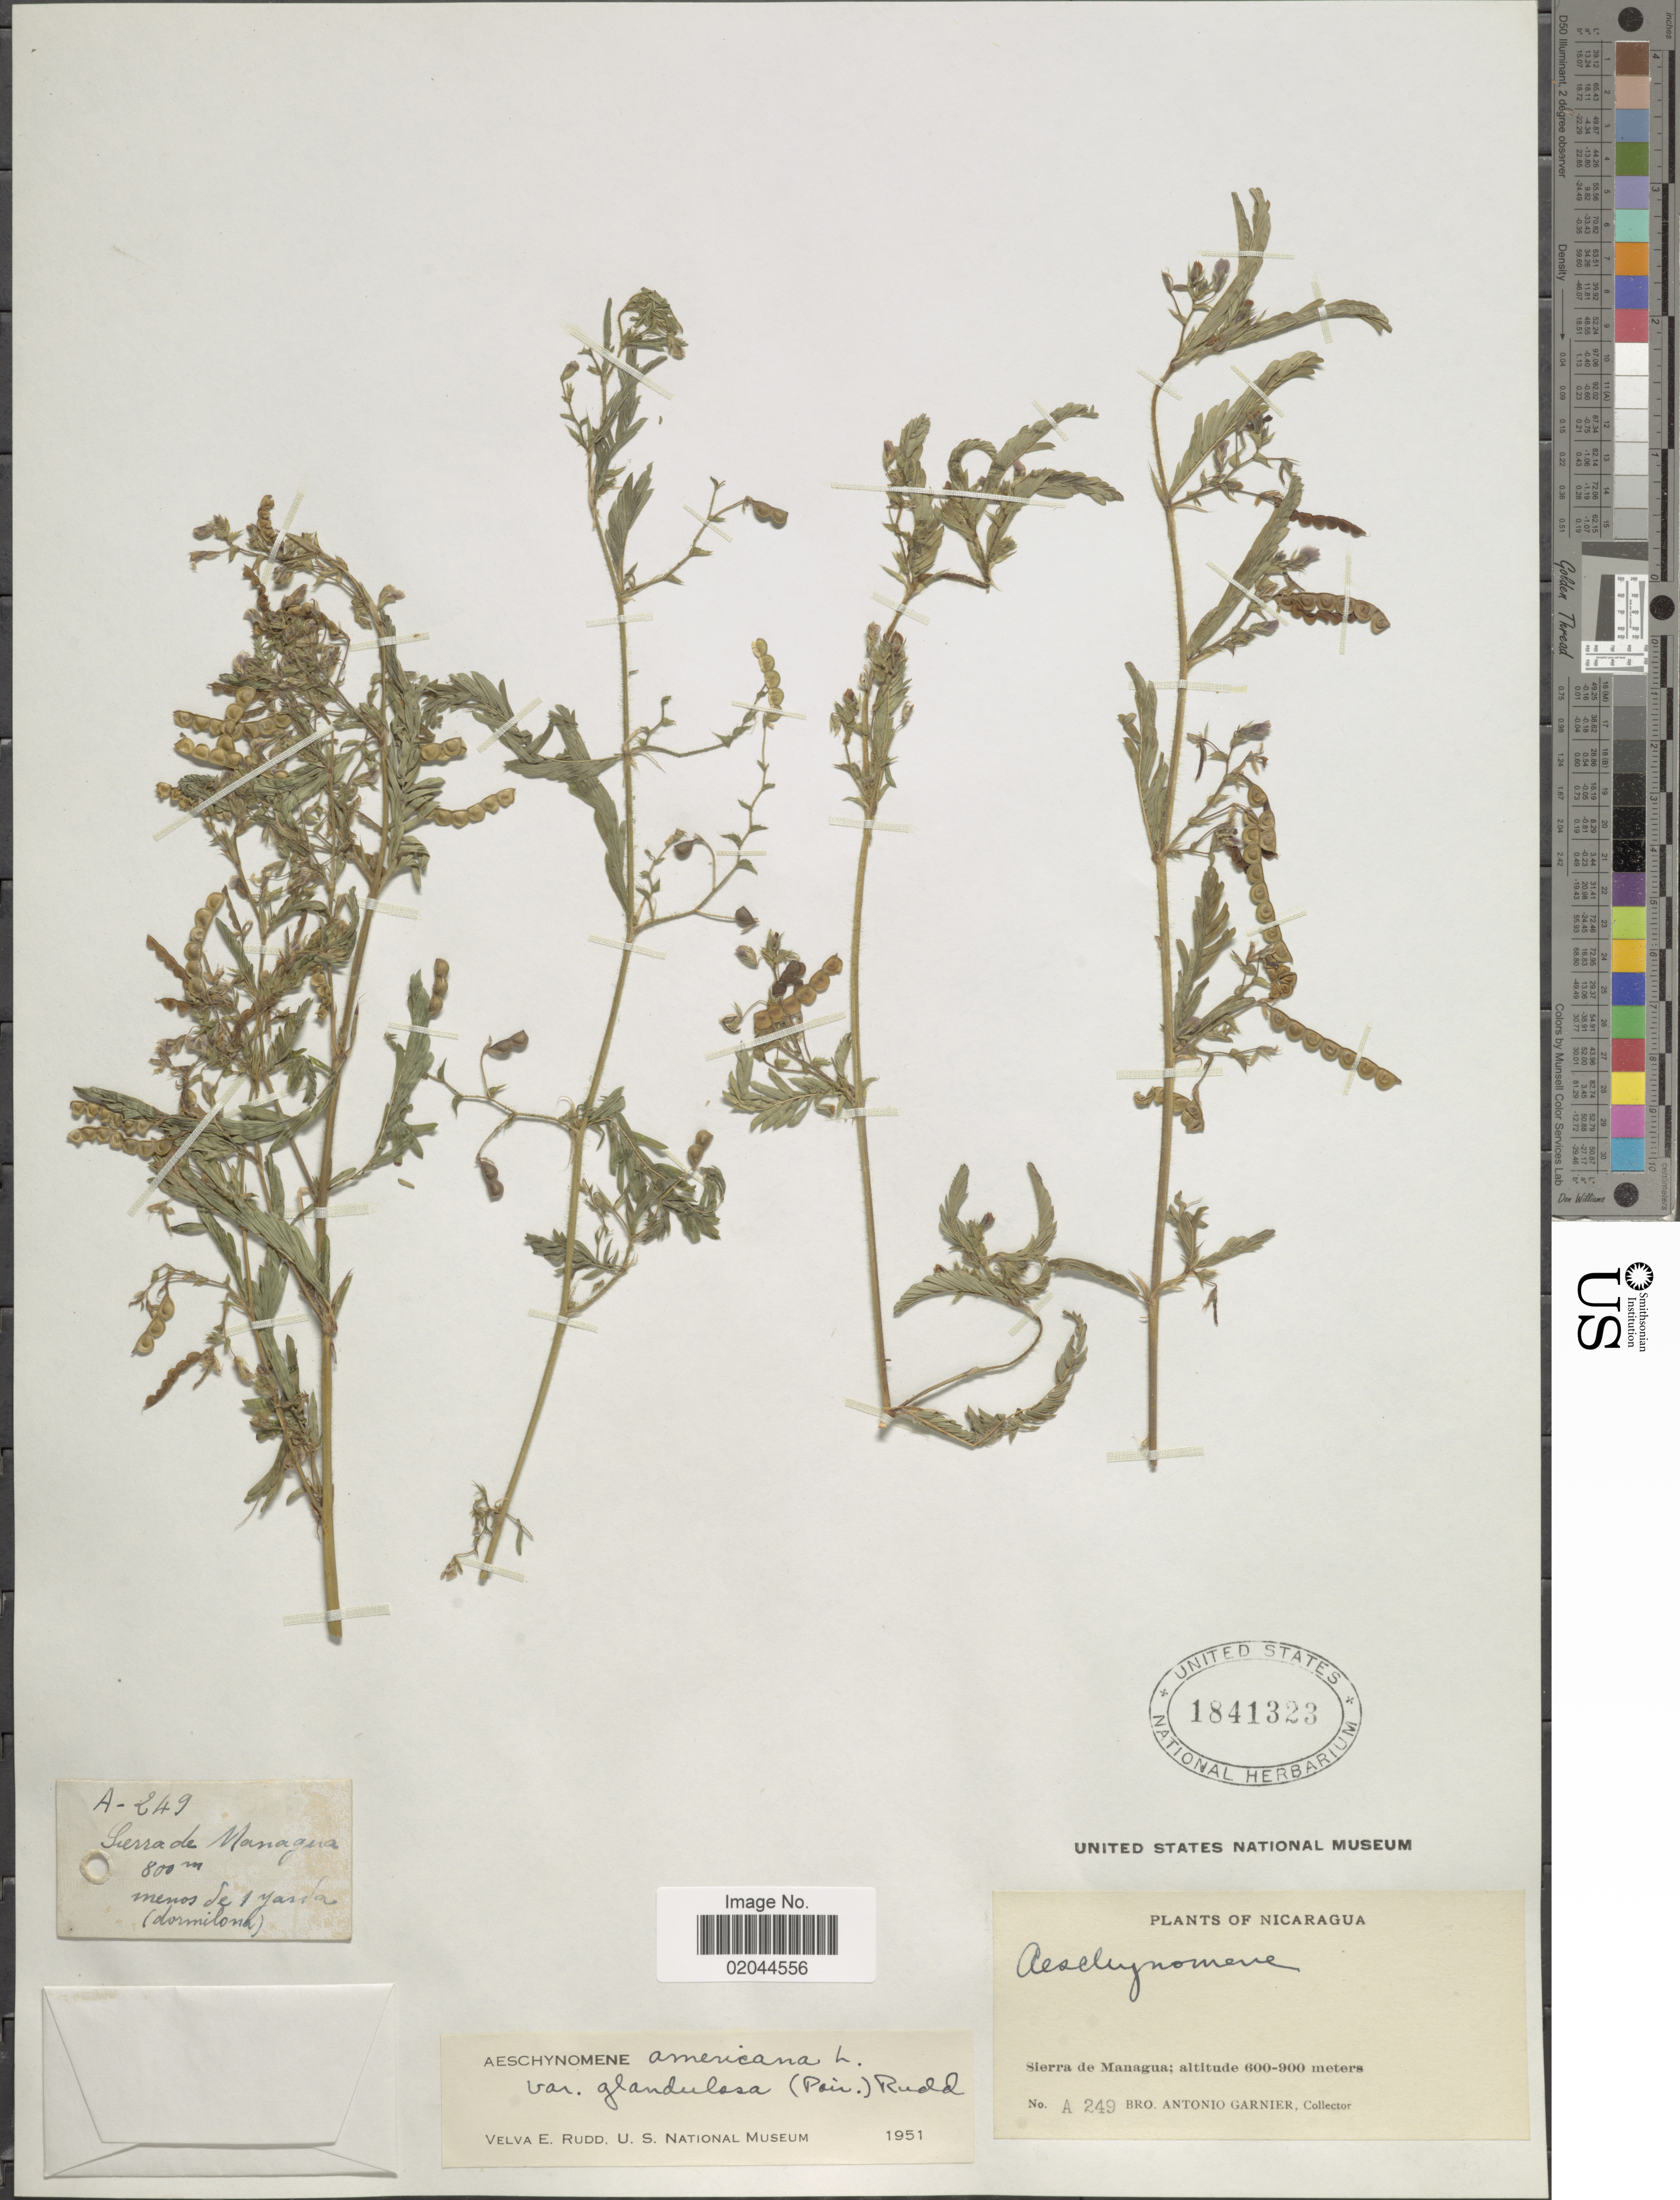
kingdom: Plantae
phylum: Tracheophyta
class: Magnoliopsida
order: Fabales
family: Fabaceae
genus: Aeschynomene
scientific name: Aeschynomene americana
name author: L.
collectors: Bro. A. Garnier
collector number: A249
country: Nicaragua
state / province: Managua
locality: Sierra de Managua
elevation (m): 600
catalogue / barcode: US 1841323